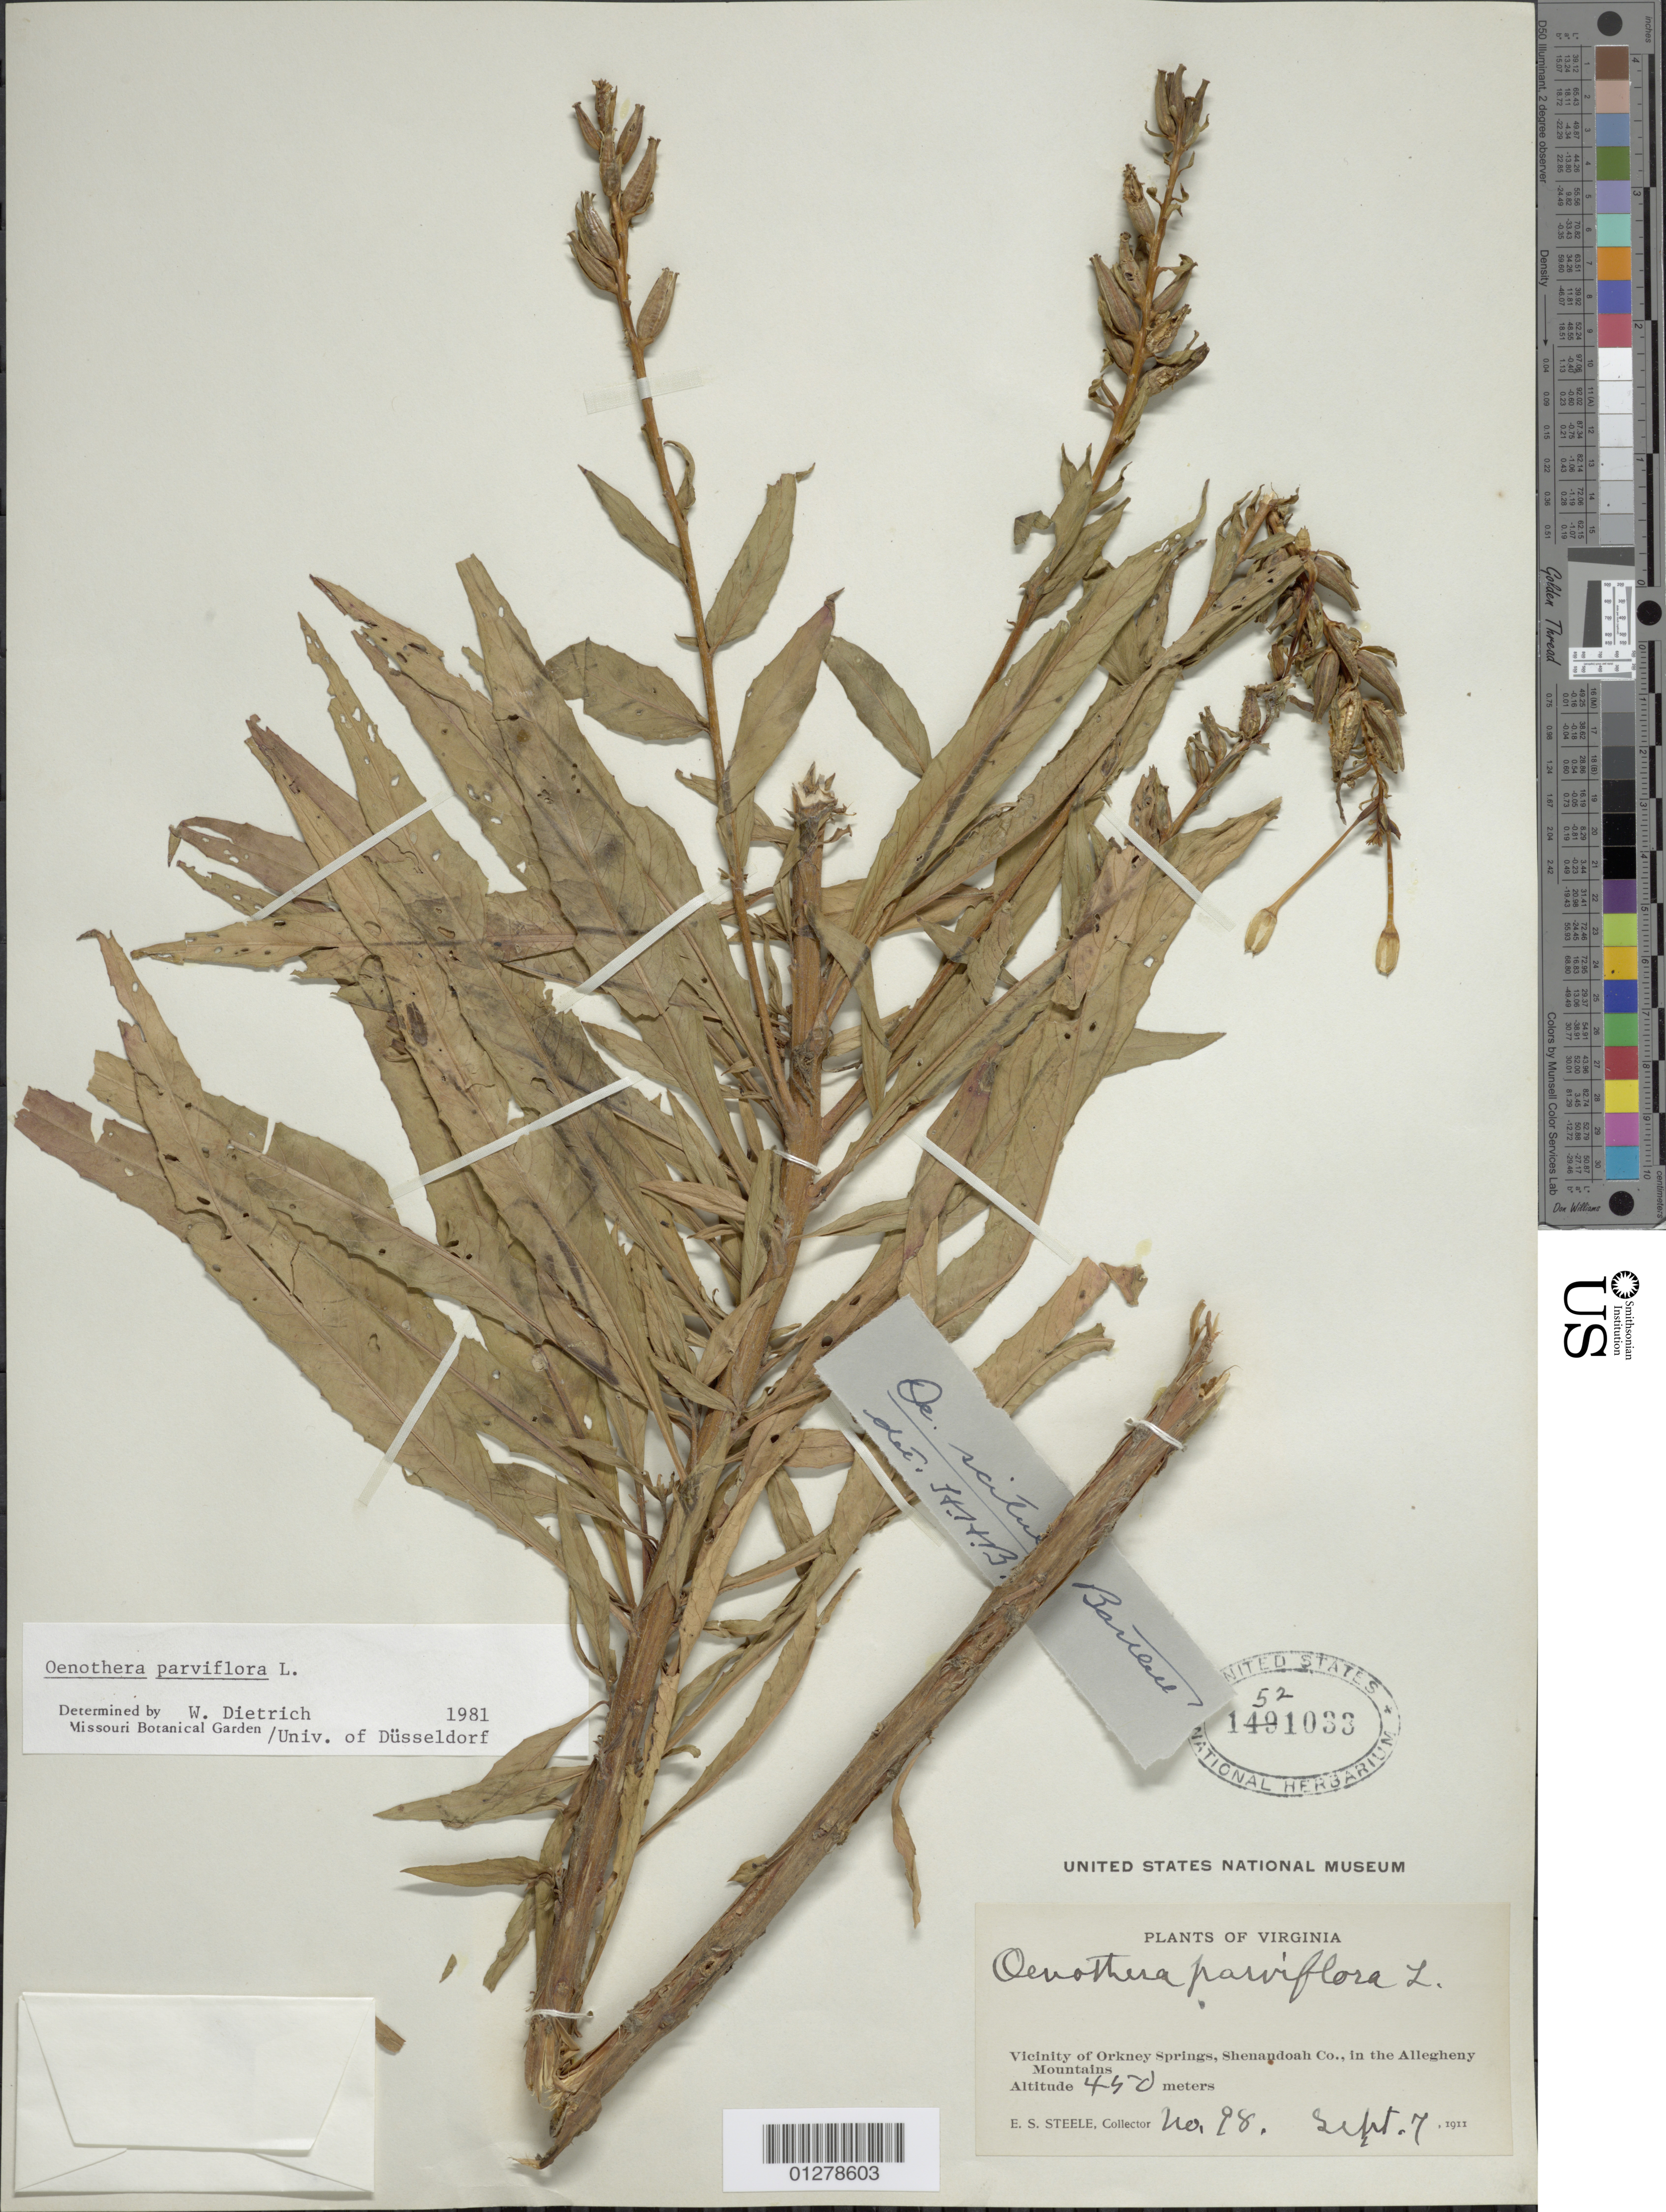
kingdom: Plantae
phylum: Tracheophyta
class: Magnoliopsida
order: Myrtales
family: Onagraceae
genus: Oenothera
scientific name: Oenothera parviflora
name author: L.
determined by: Munz, Philip A.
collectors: E. Steele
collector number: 98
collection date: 1911-09-07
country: United States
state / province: Virginia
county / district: Shenandoah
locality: Orkney Springs, in the Allegheny Mts.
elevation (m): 450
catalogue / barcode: US 1521033